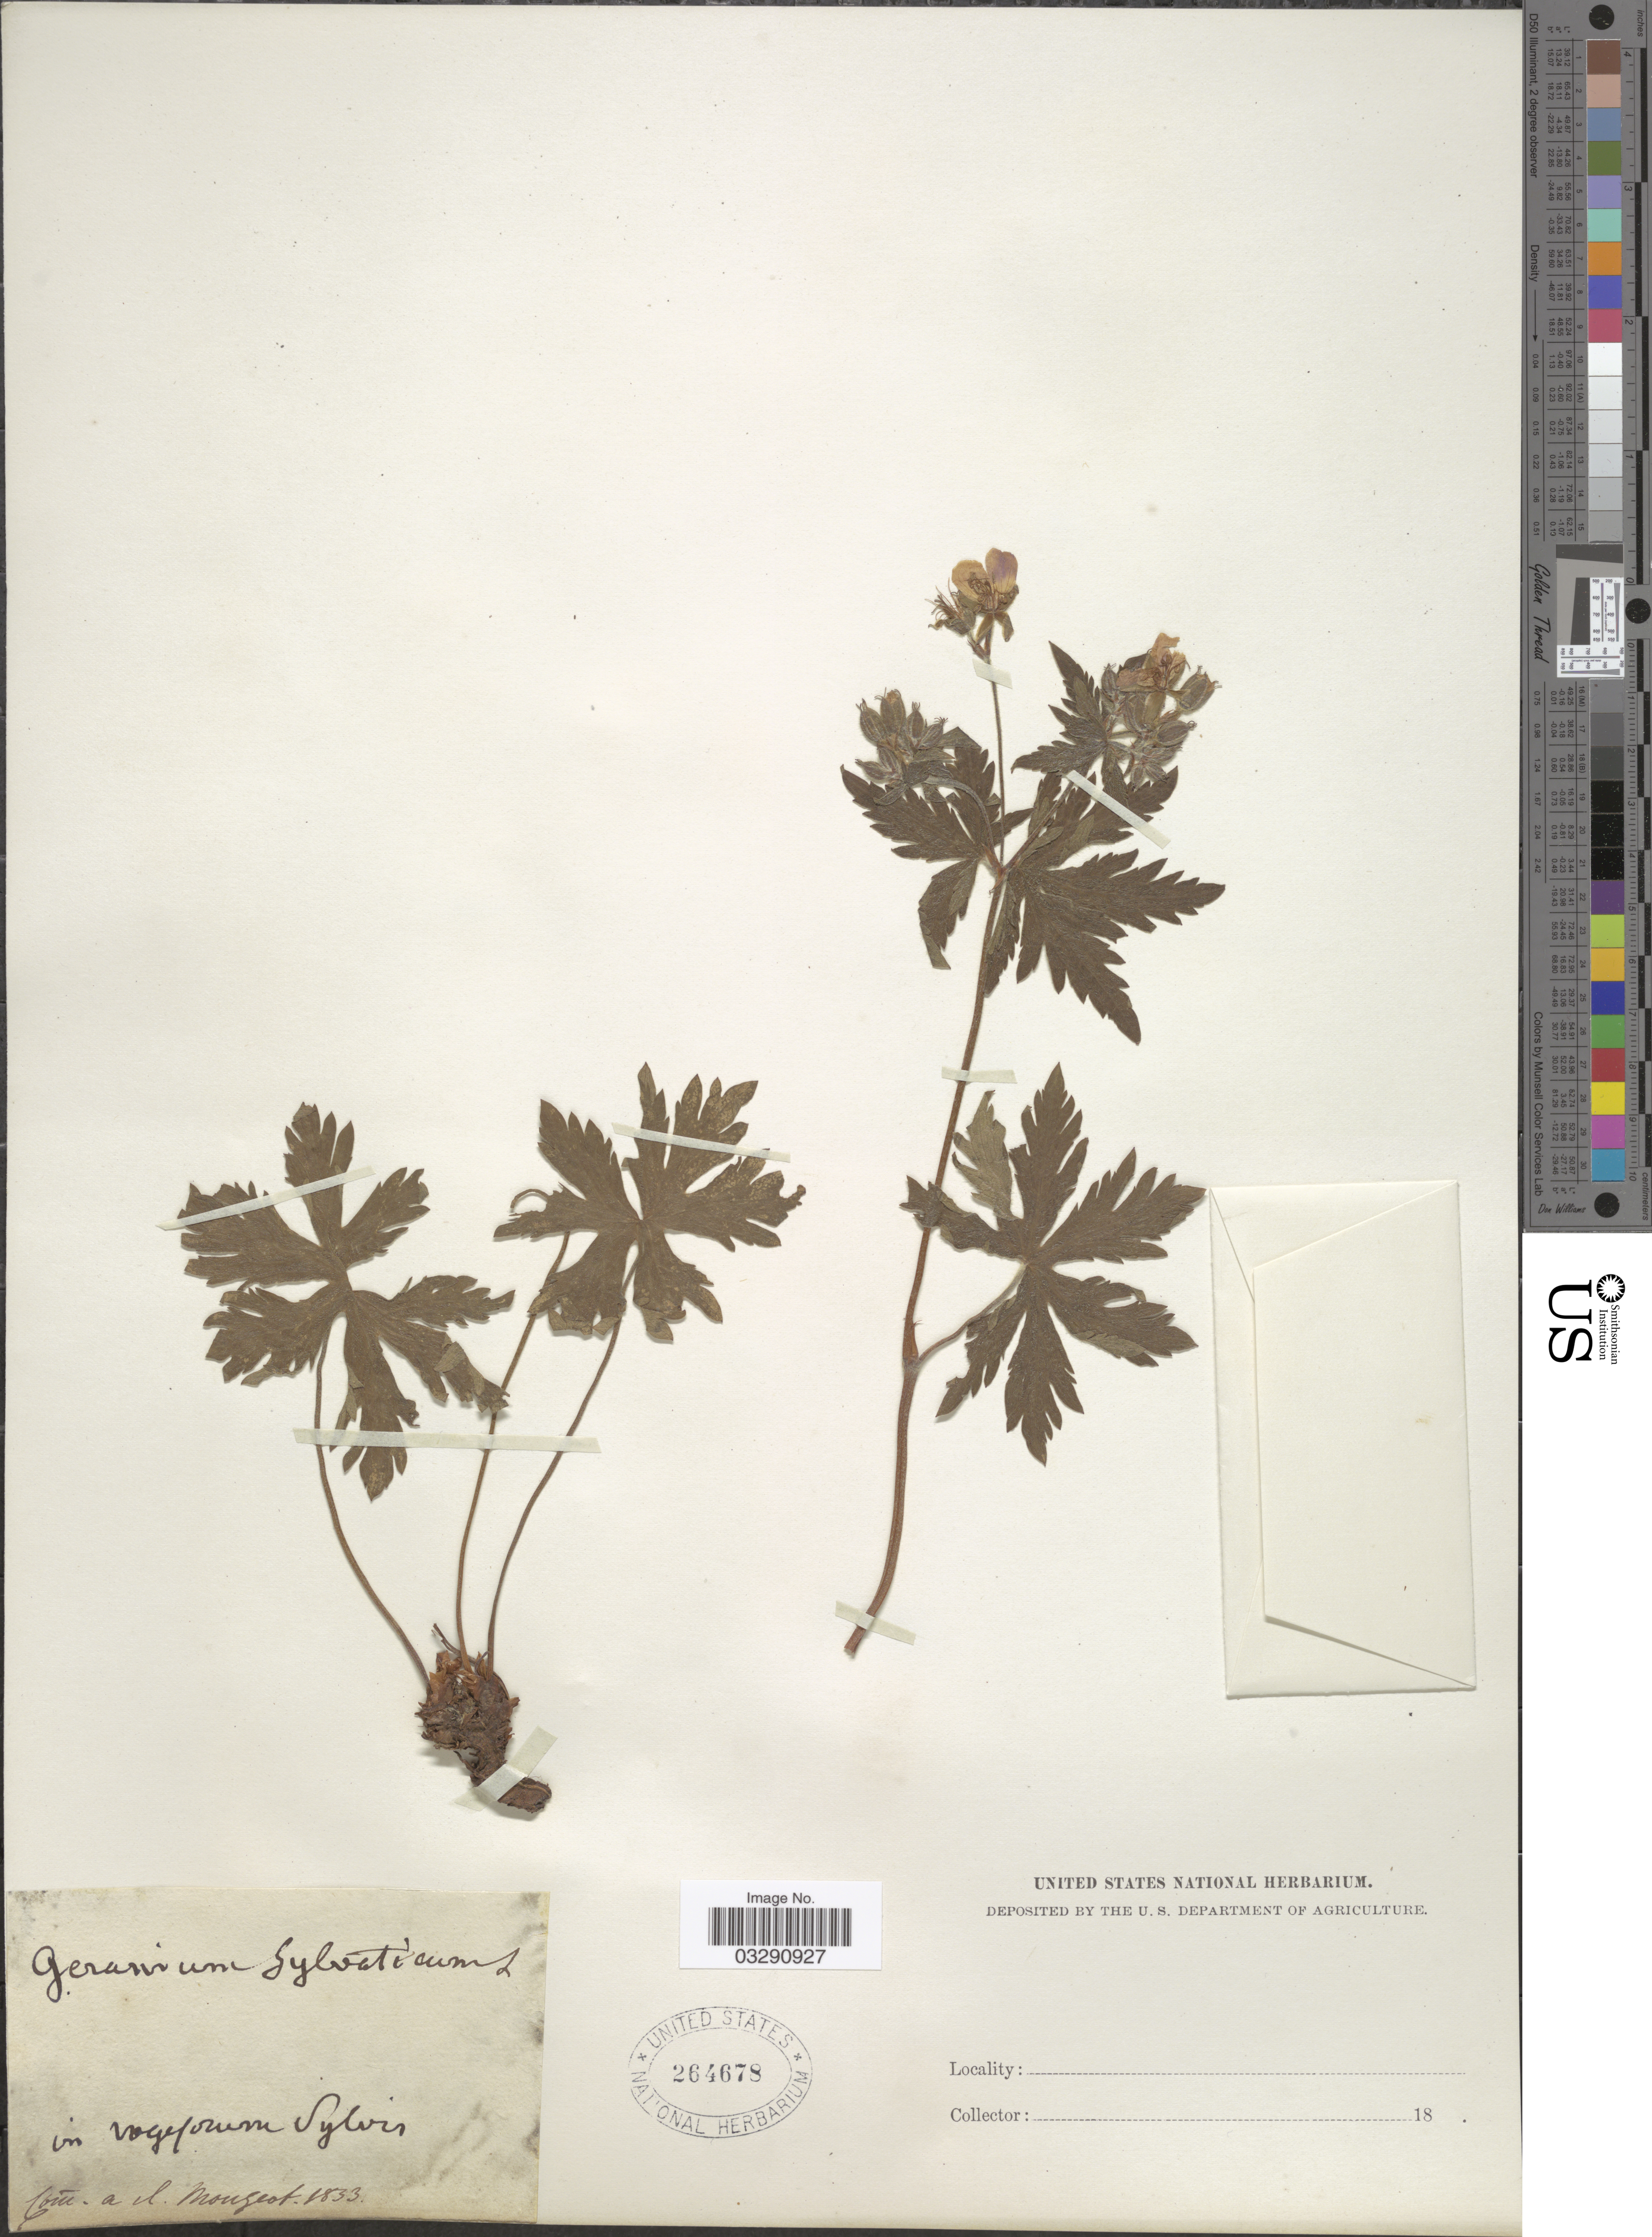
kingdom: Plantae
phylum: Tracheophyta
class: Magnoliopsida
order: Geraniales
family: Geraniaceae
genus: Geranium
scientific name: Geranium silvaticum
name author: L.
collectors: ex herb. United States National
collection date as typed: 18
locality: In Vogelfoum [interpreted] Sylvis.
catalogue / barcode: US 264678